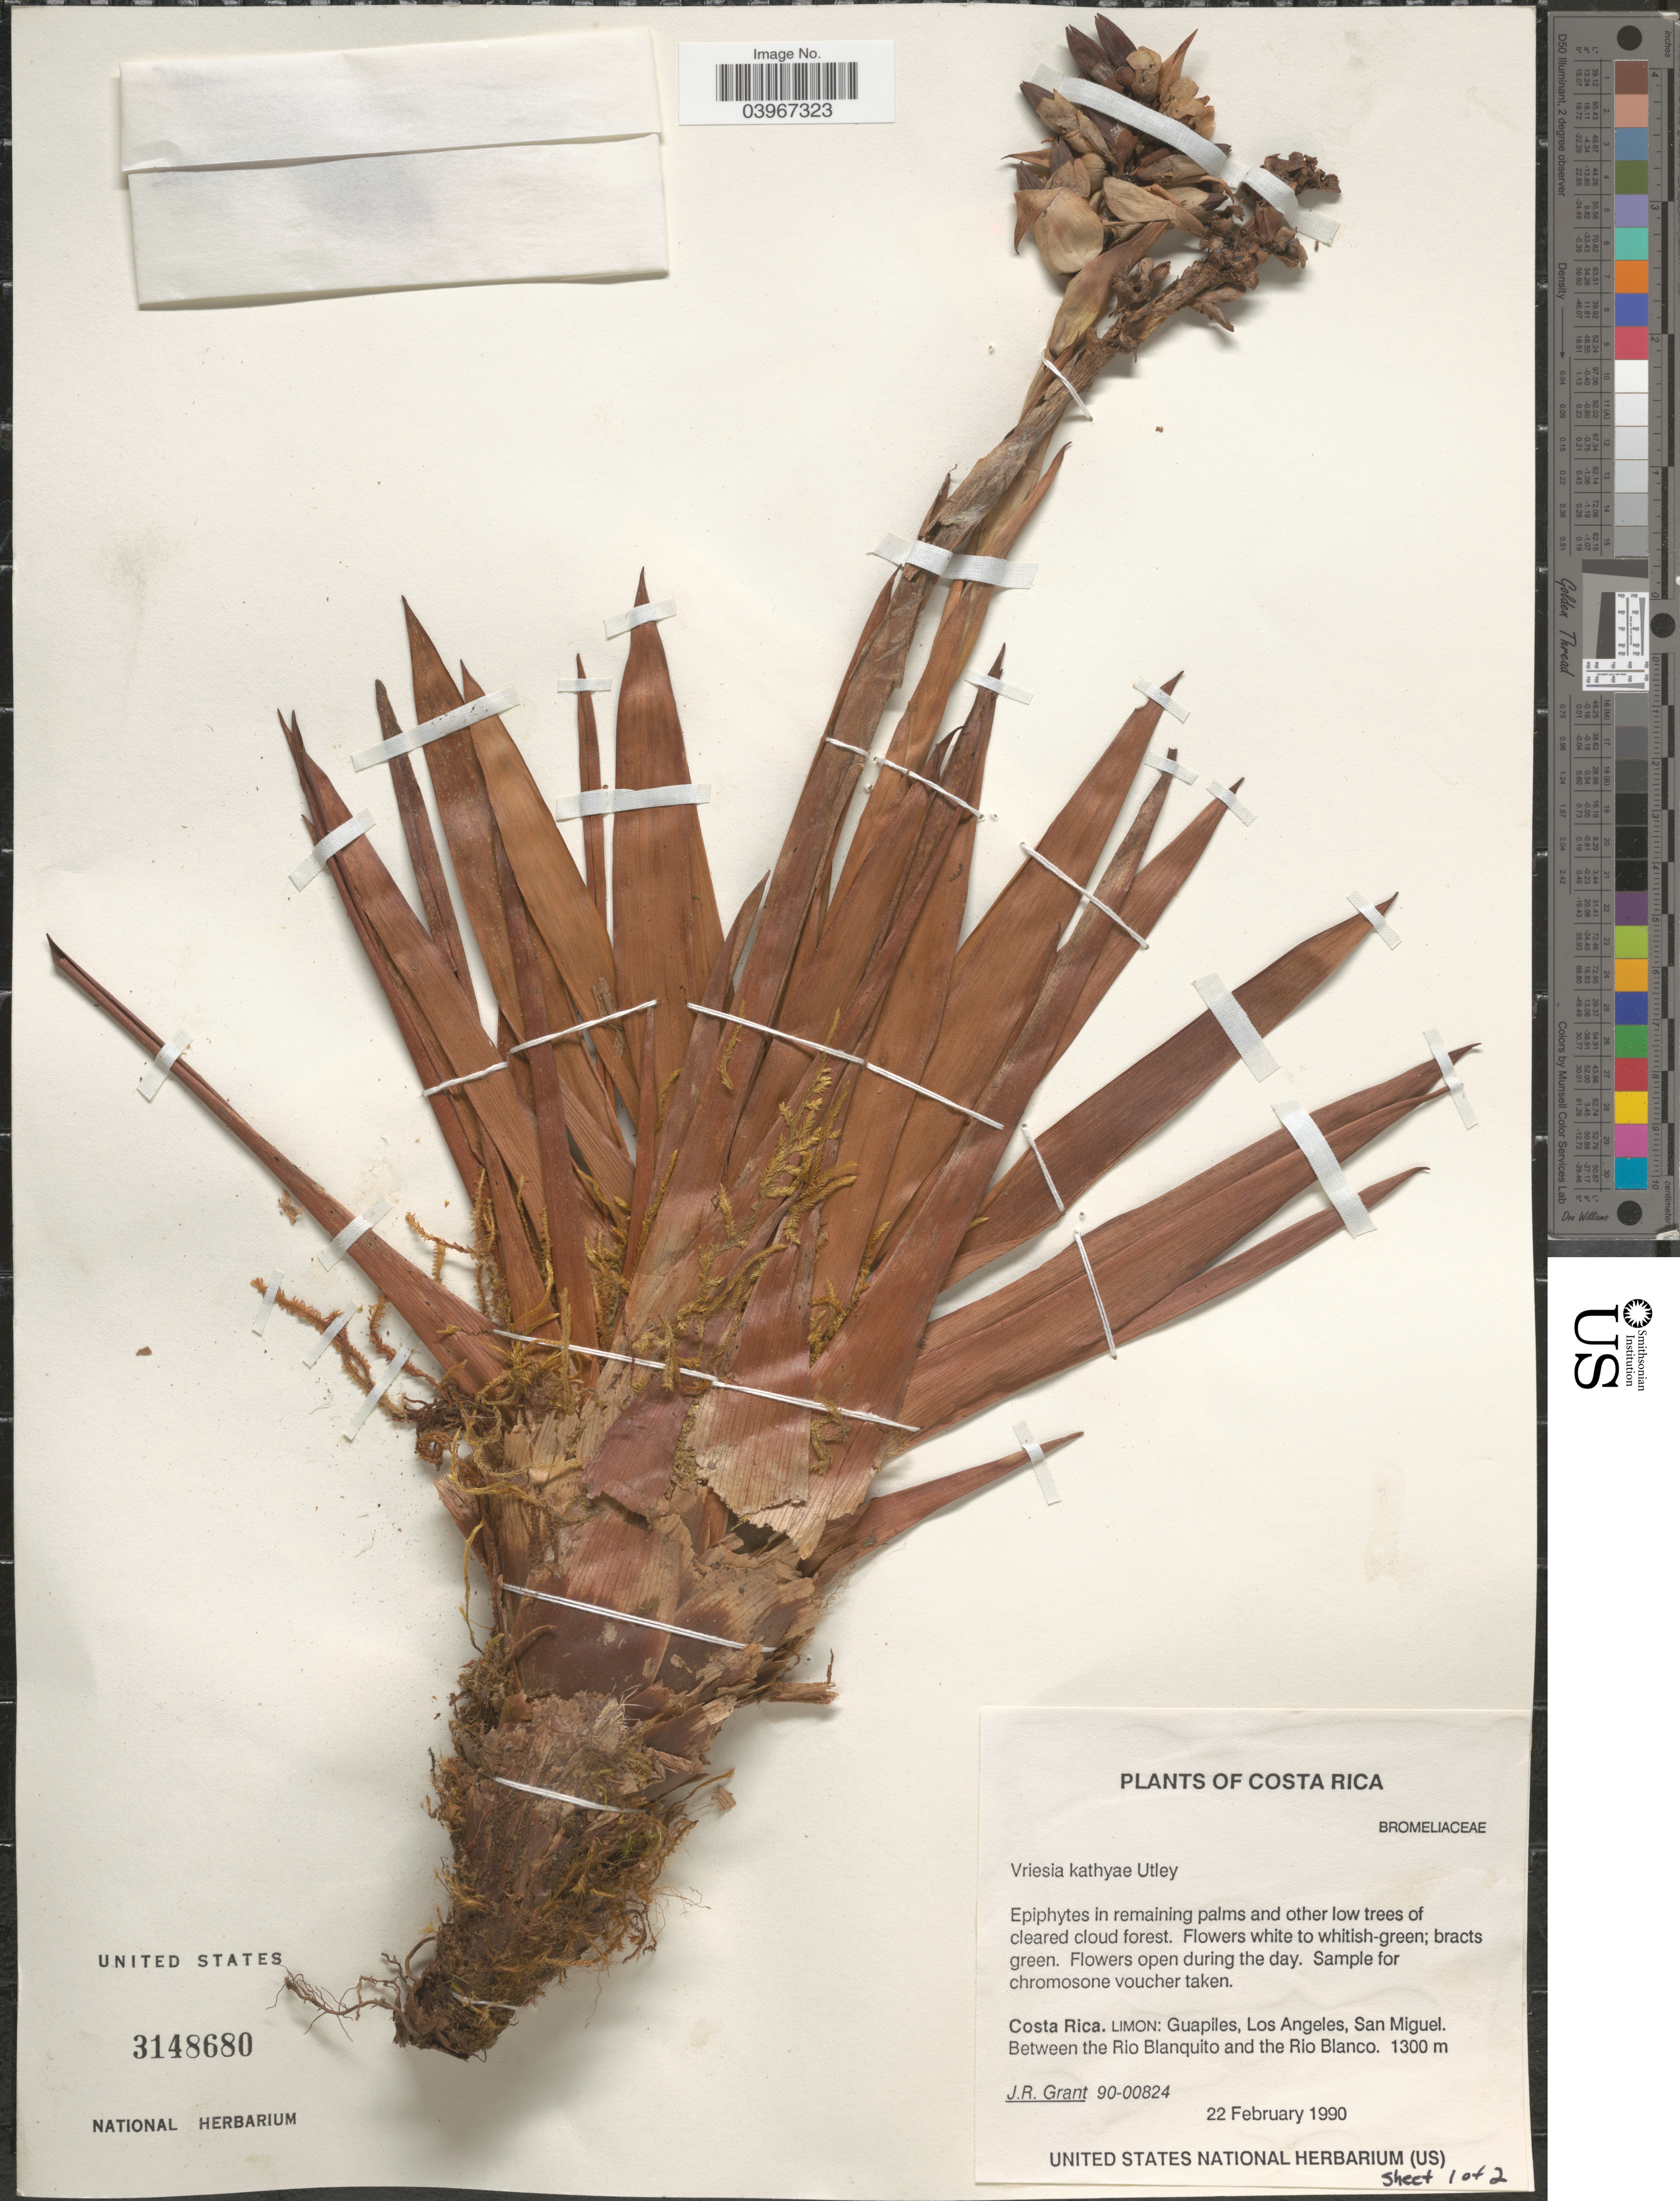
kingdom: Plantae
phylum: Tracheophyta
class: Liliopsida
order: Poales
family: Bromeliaceae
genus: Werauhia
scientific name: Werauhia kathyae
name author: (Utley) J.R. Grant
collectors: J. Grant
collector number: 90-00824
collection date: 1990-02-22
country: Costa Rica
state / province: Limón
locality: Guapiles, Los Angeles, San Miguel. Between the Rio Blanquito and the Rio Blanco.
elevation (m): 1300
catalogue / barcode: US 3148680